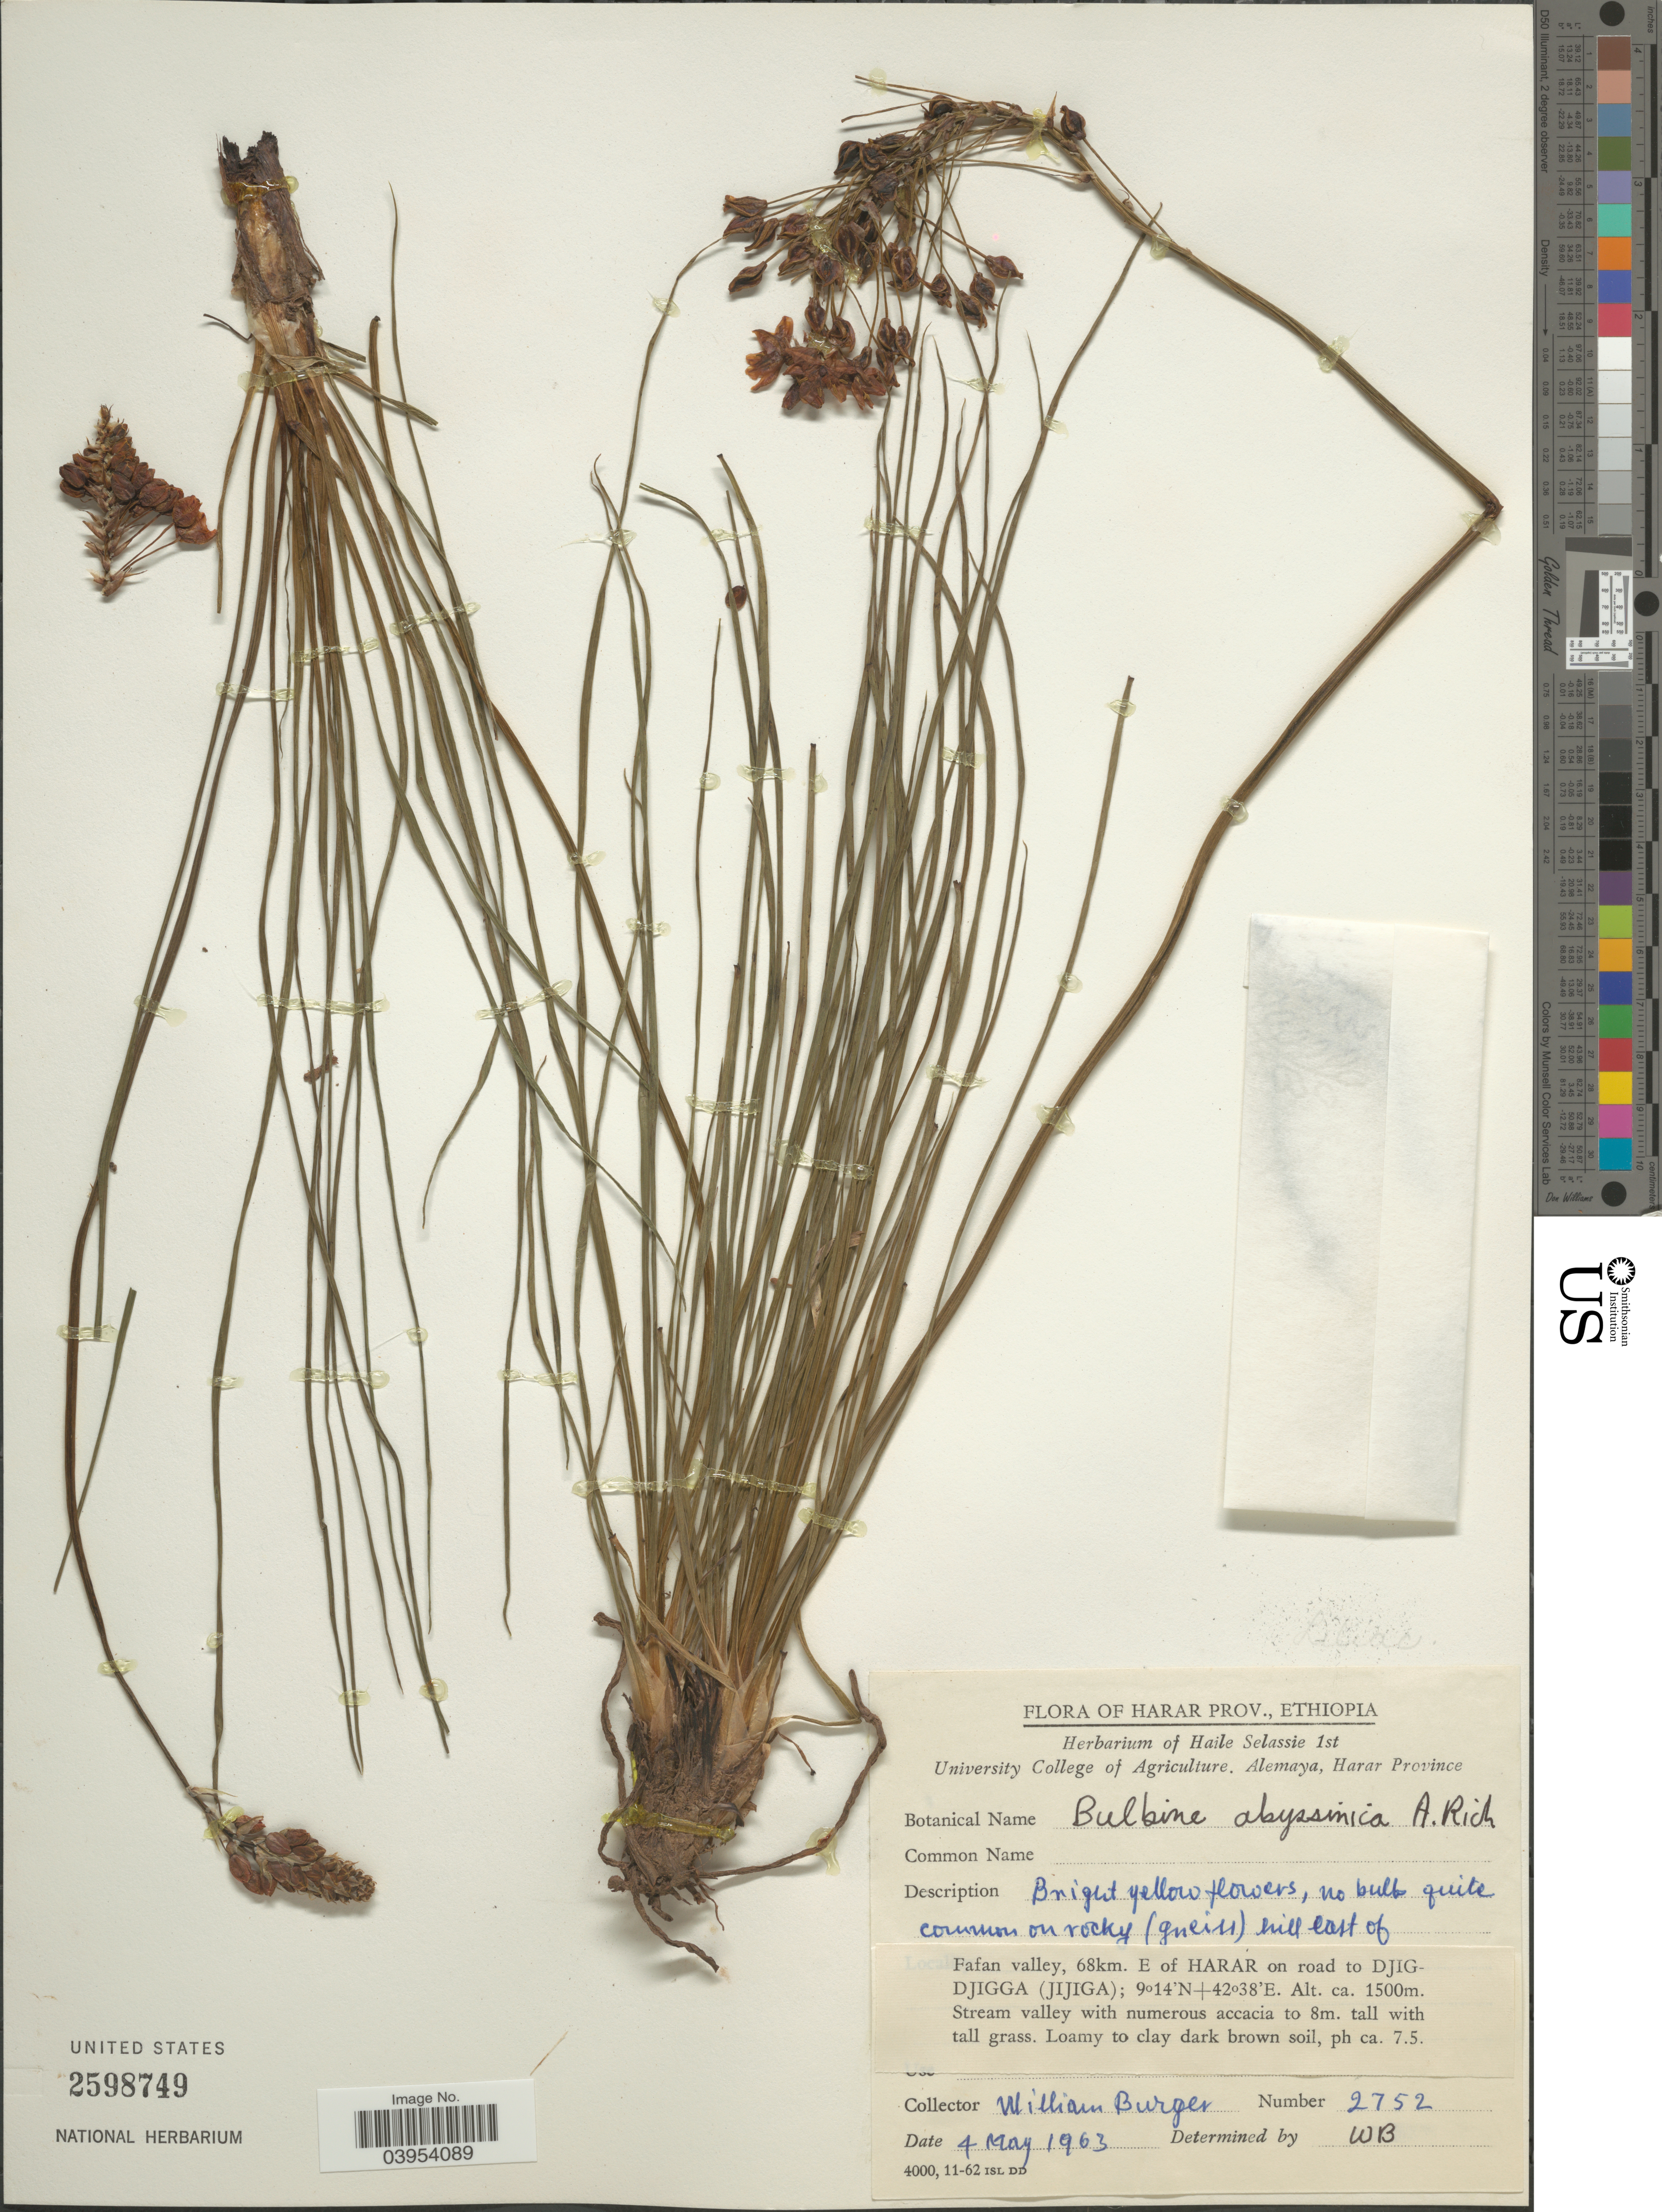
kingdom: Plantae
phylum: Tracheophyta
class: Liliopsida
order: Asparagales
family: Asphodelaceae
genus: Bulbine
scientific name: Bulbine abyssinica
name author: A. Rich.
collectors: W. Burger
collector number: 2752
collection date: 1963-05-04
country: Ethiopia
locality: Harar Prov. On rocky (gneiss) hill east of Fafan valley, 68km. E of Harar on road to Djig-Djigga (Jijiga).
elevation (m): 1500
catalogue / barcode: US 2598749